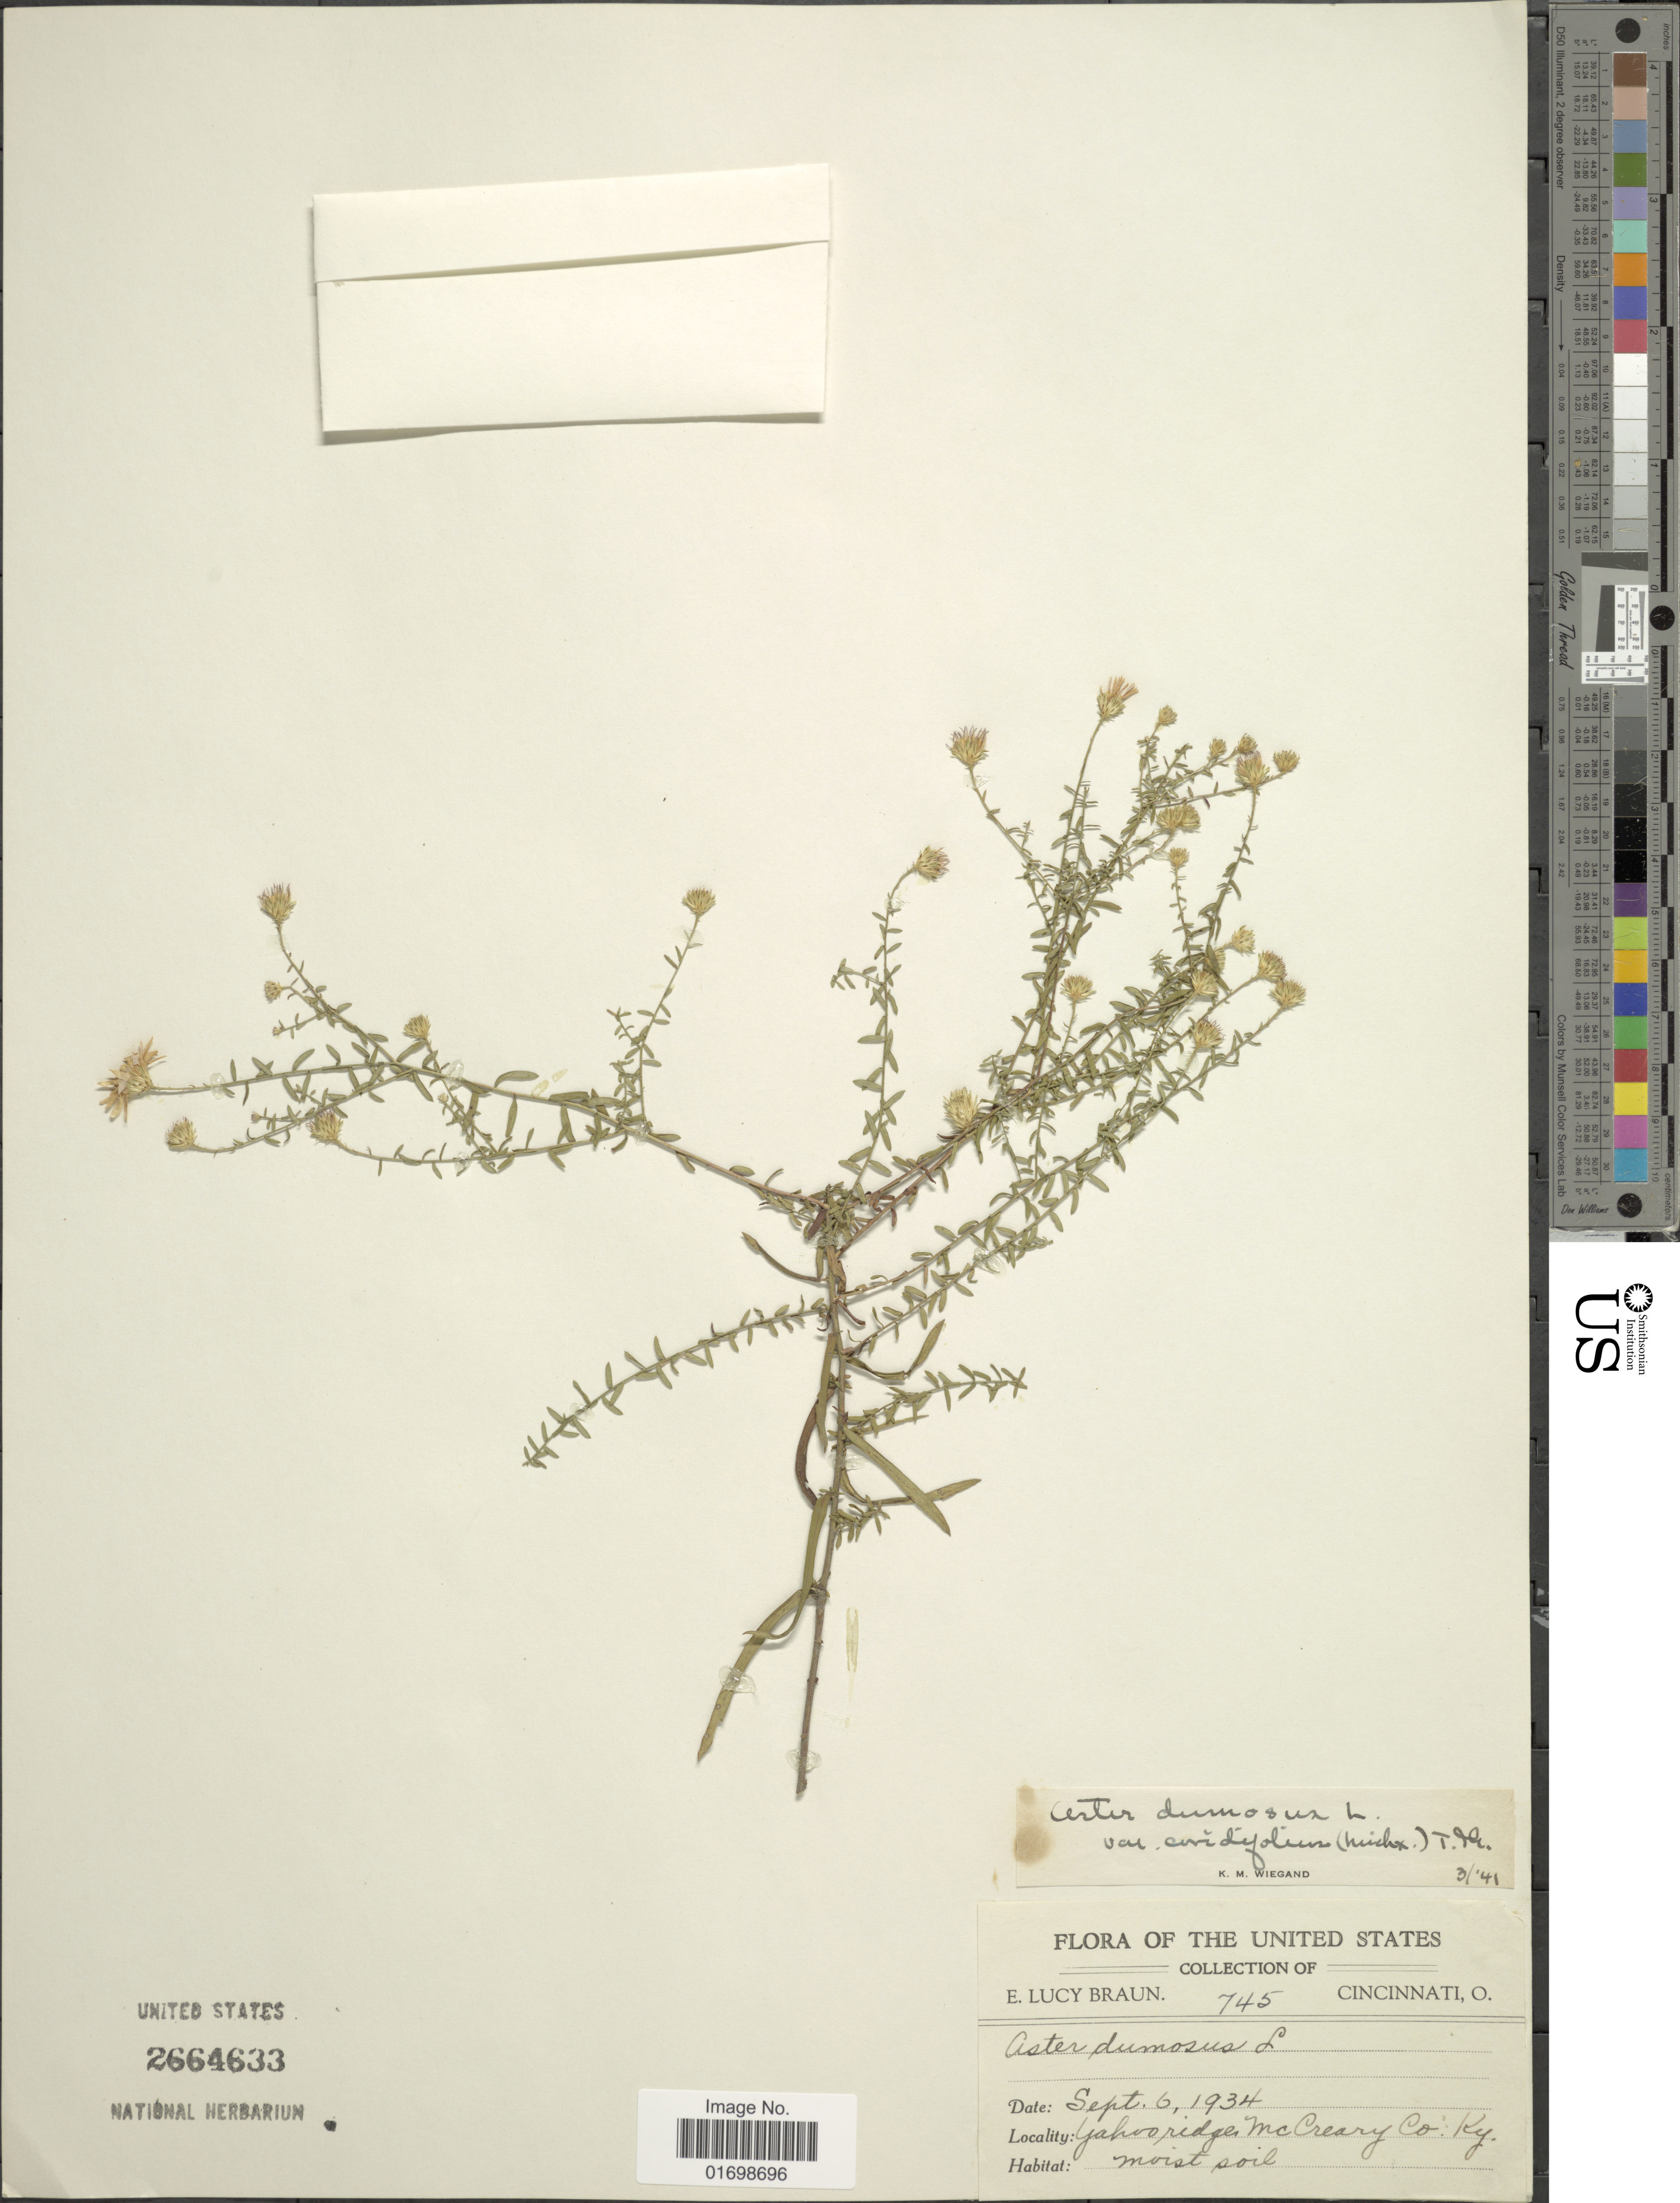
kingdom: Plantae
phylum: Tracheophyta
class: Magnoliopsida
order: Asterales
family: Asteraceae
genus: Symphyotrichum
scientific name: Symphyotrichum dumosum var. coridifolium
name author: (Michx.) Semple et al.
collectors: E. L. Braun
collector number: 745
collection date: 1934-09-06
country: United States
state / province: Kentucky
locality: Yahoo ridge Mc Creary Co.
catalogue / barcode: US 2664633